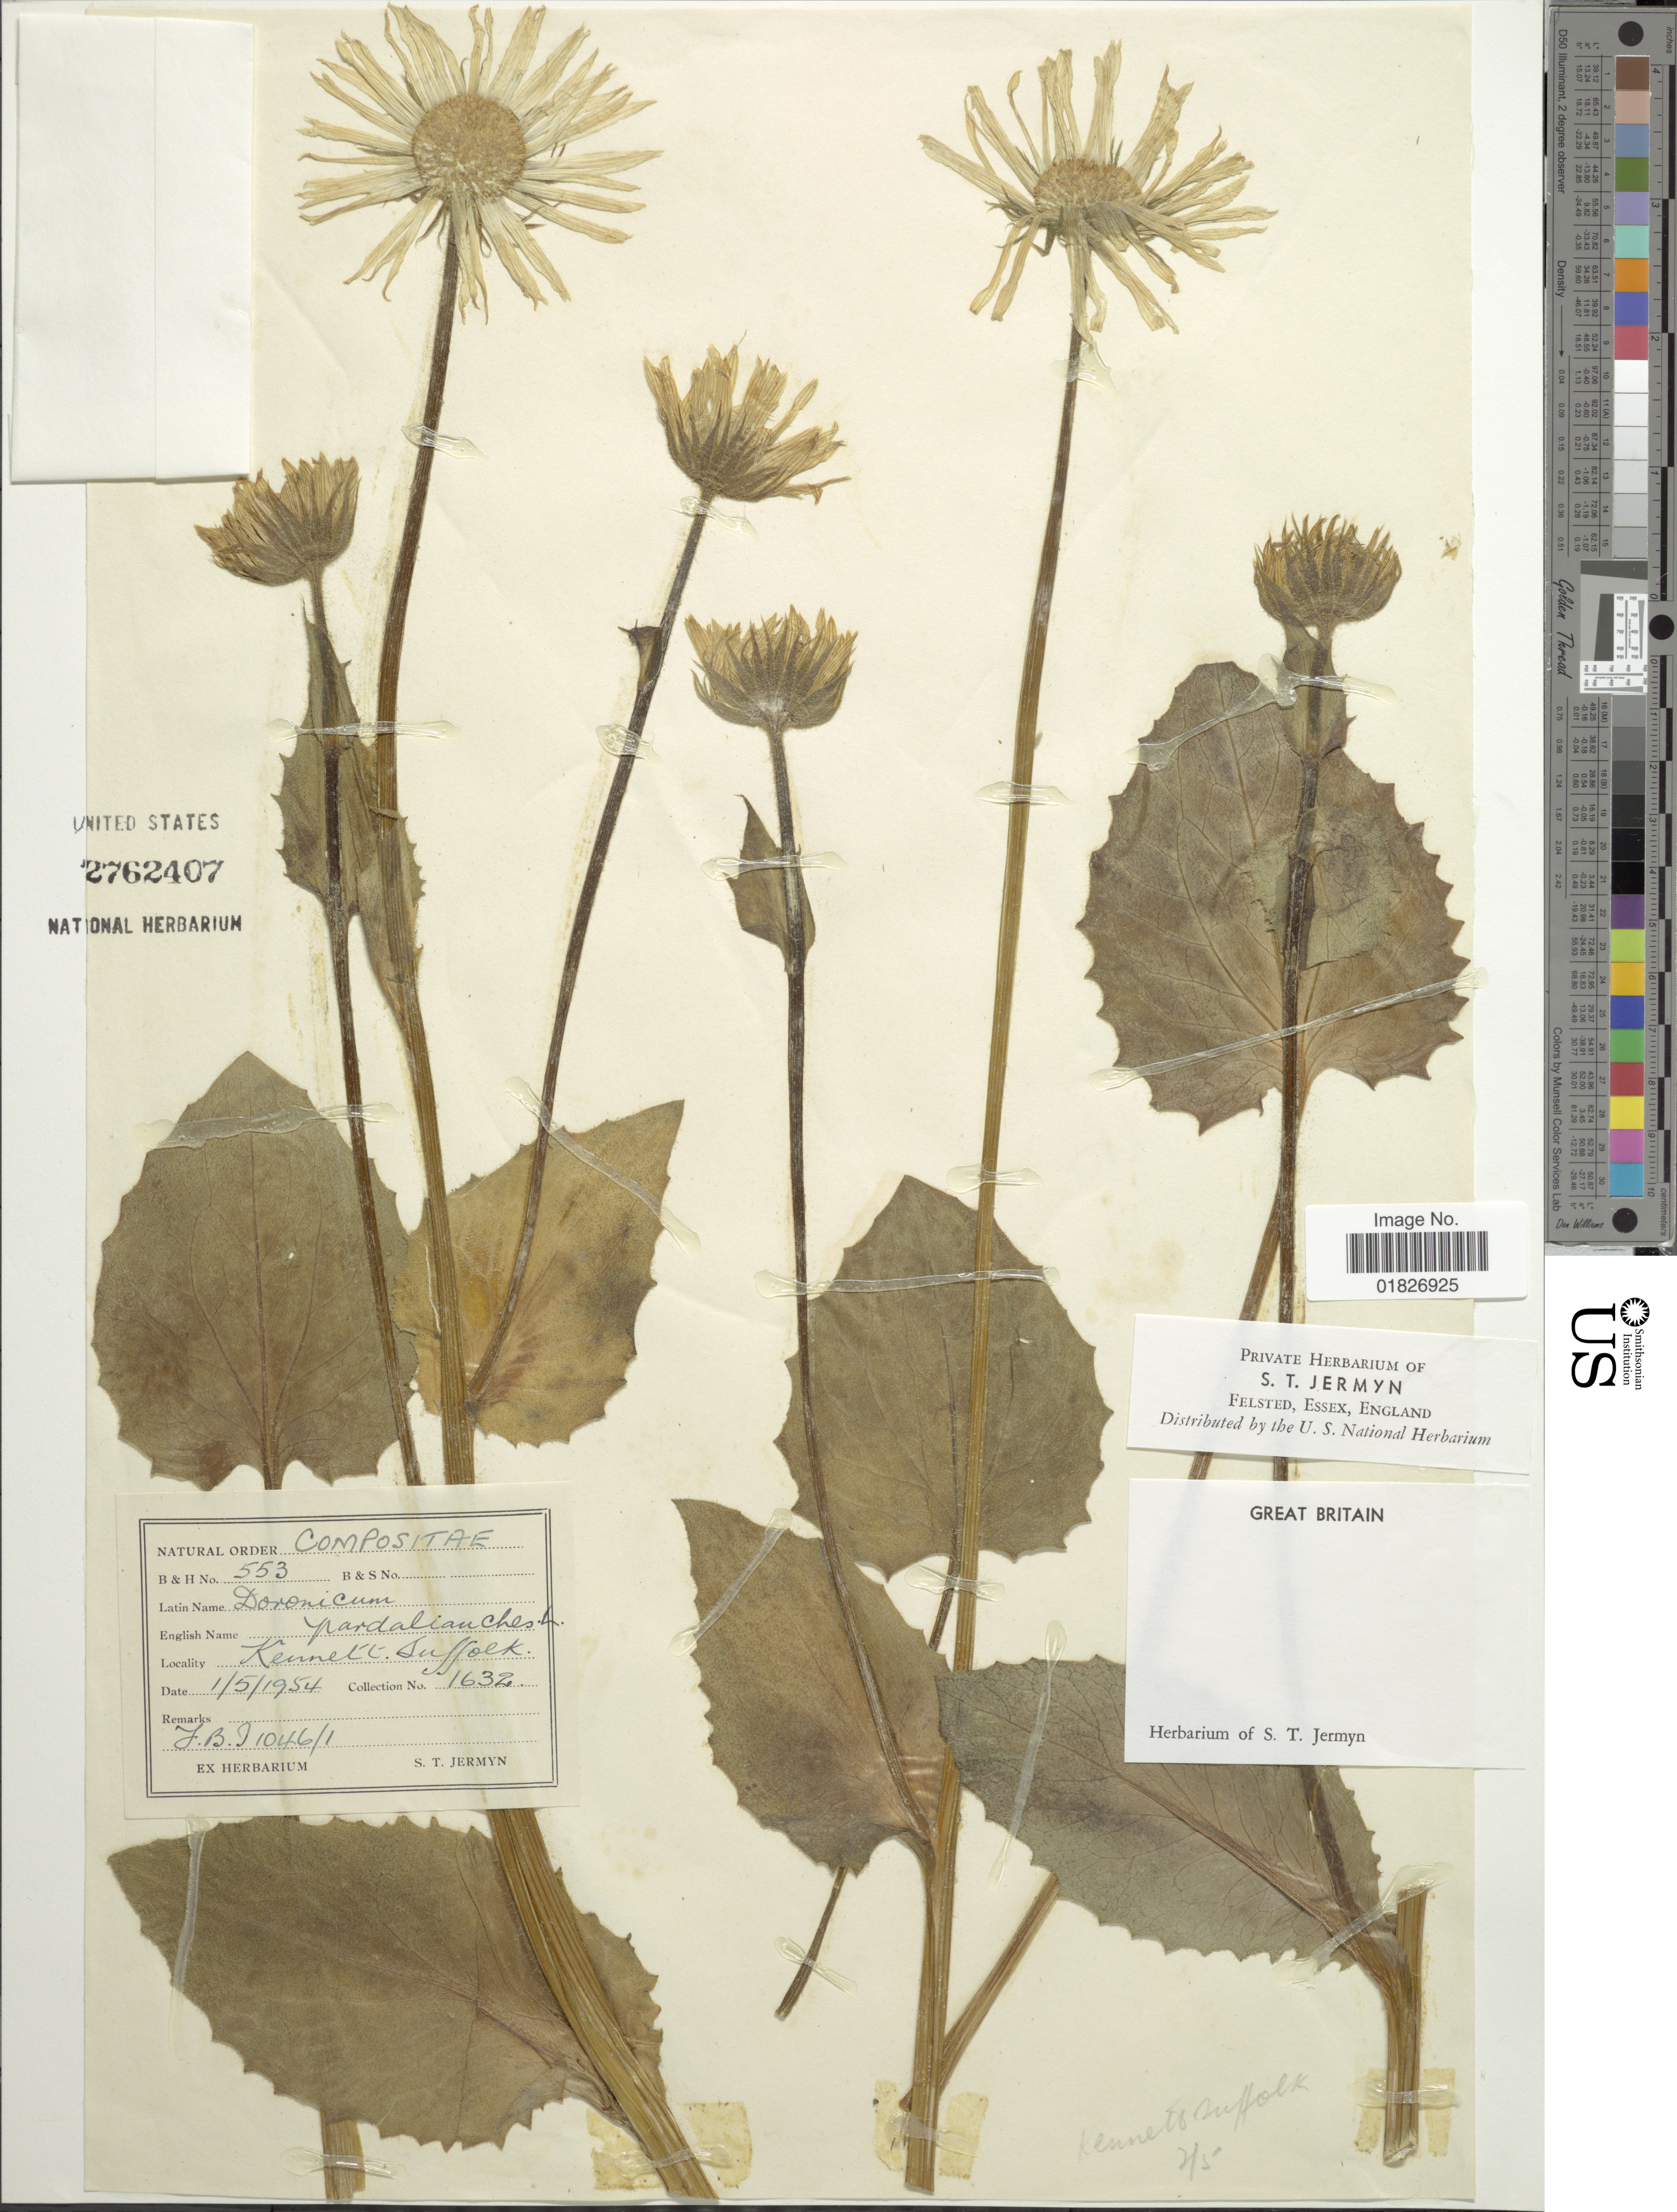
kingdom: Plantae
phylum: Tracheophyta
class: Magnoliopsida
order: Asterales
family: Asteraceae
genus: Doronicum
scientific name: Doronicum pardalianches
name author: L.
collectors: S. Jermyn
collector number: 1632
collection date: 1954-05-01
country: United Kingdom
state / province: England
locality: Kennett Suffolk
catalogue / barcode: US 2762407